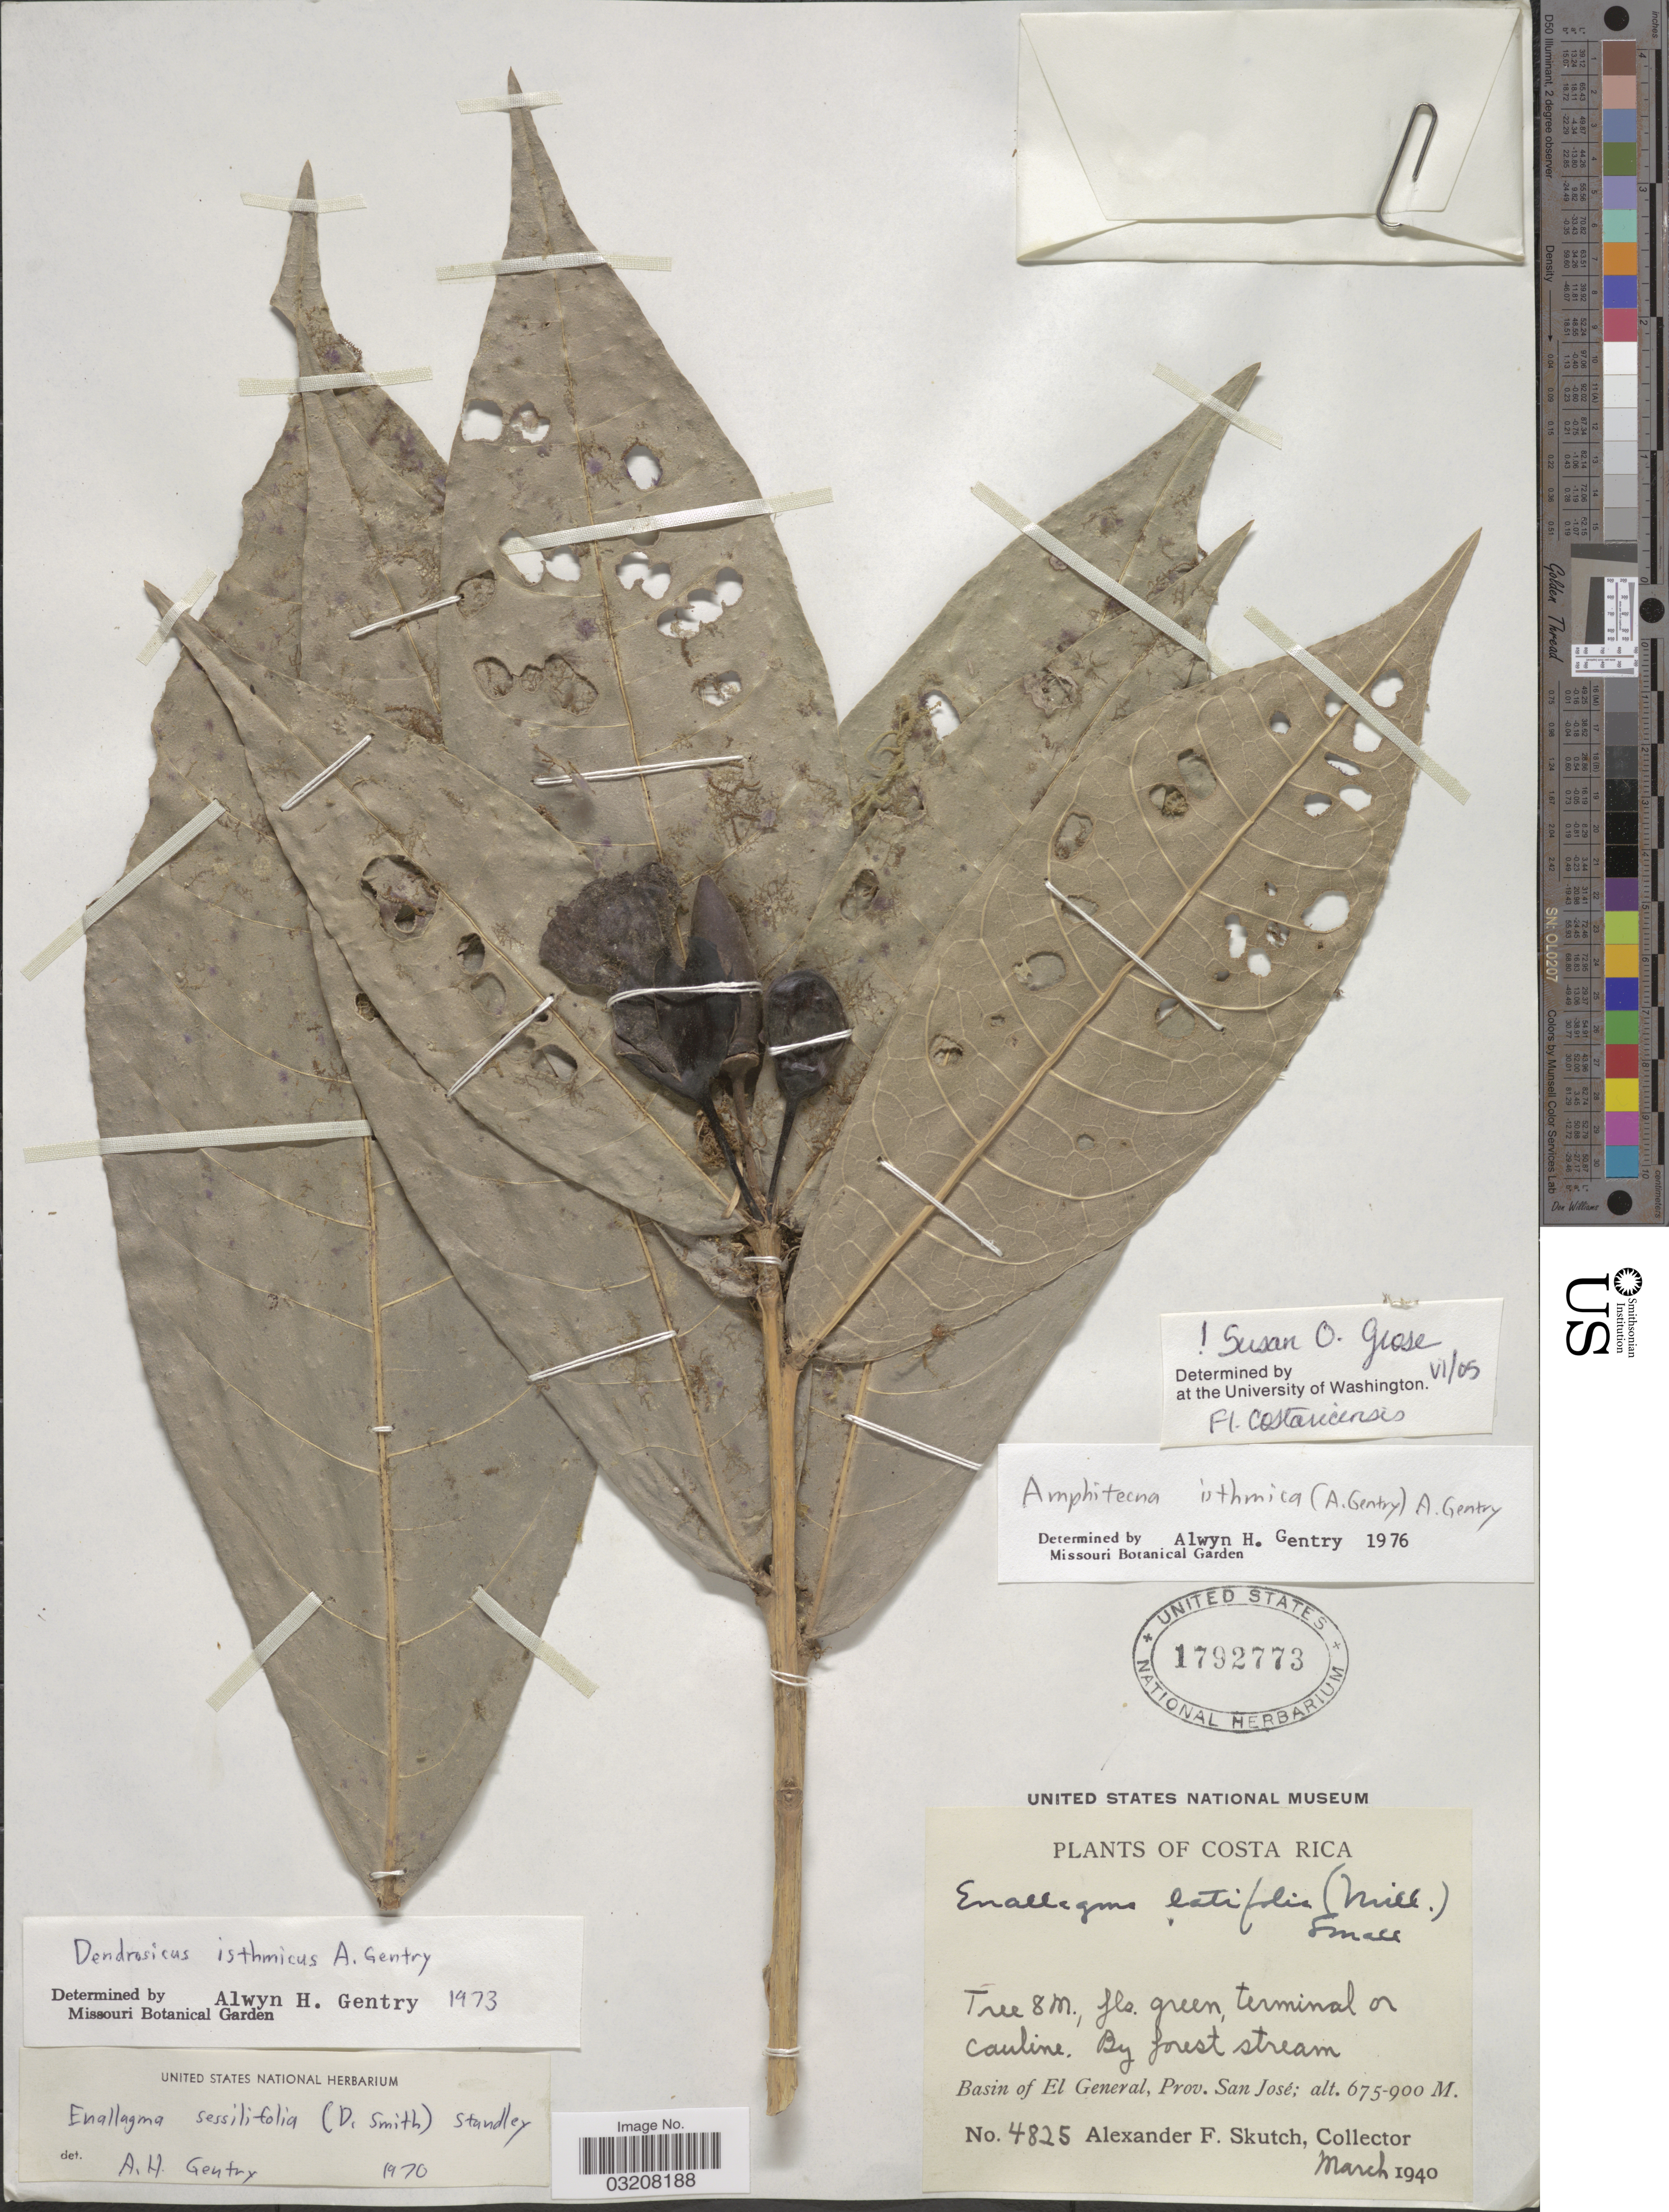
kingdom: Plantae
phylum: Tracheophyta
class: Magnoliopsida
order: Lamiales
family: Bignoniaceae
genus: Amphitecna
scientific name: Amphitecna isthmica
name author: (A.H. Gentry) A.H. Gentry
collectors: A. F. Skutch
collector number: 4825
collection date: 1940-03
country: Costa Rica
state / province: San José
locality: Basin of El General.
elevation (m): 675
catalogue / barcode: US 1792773